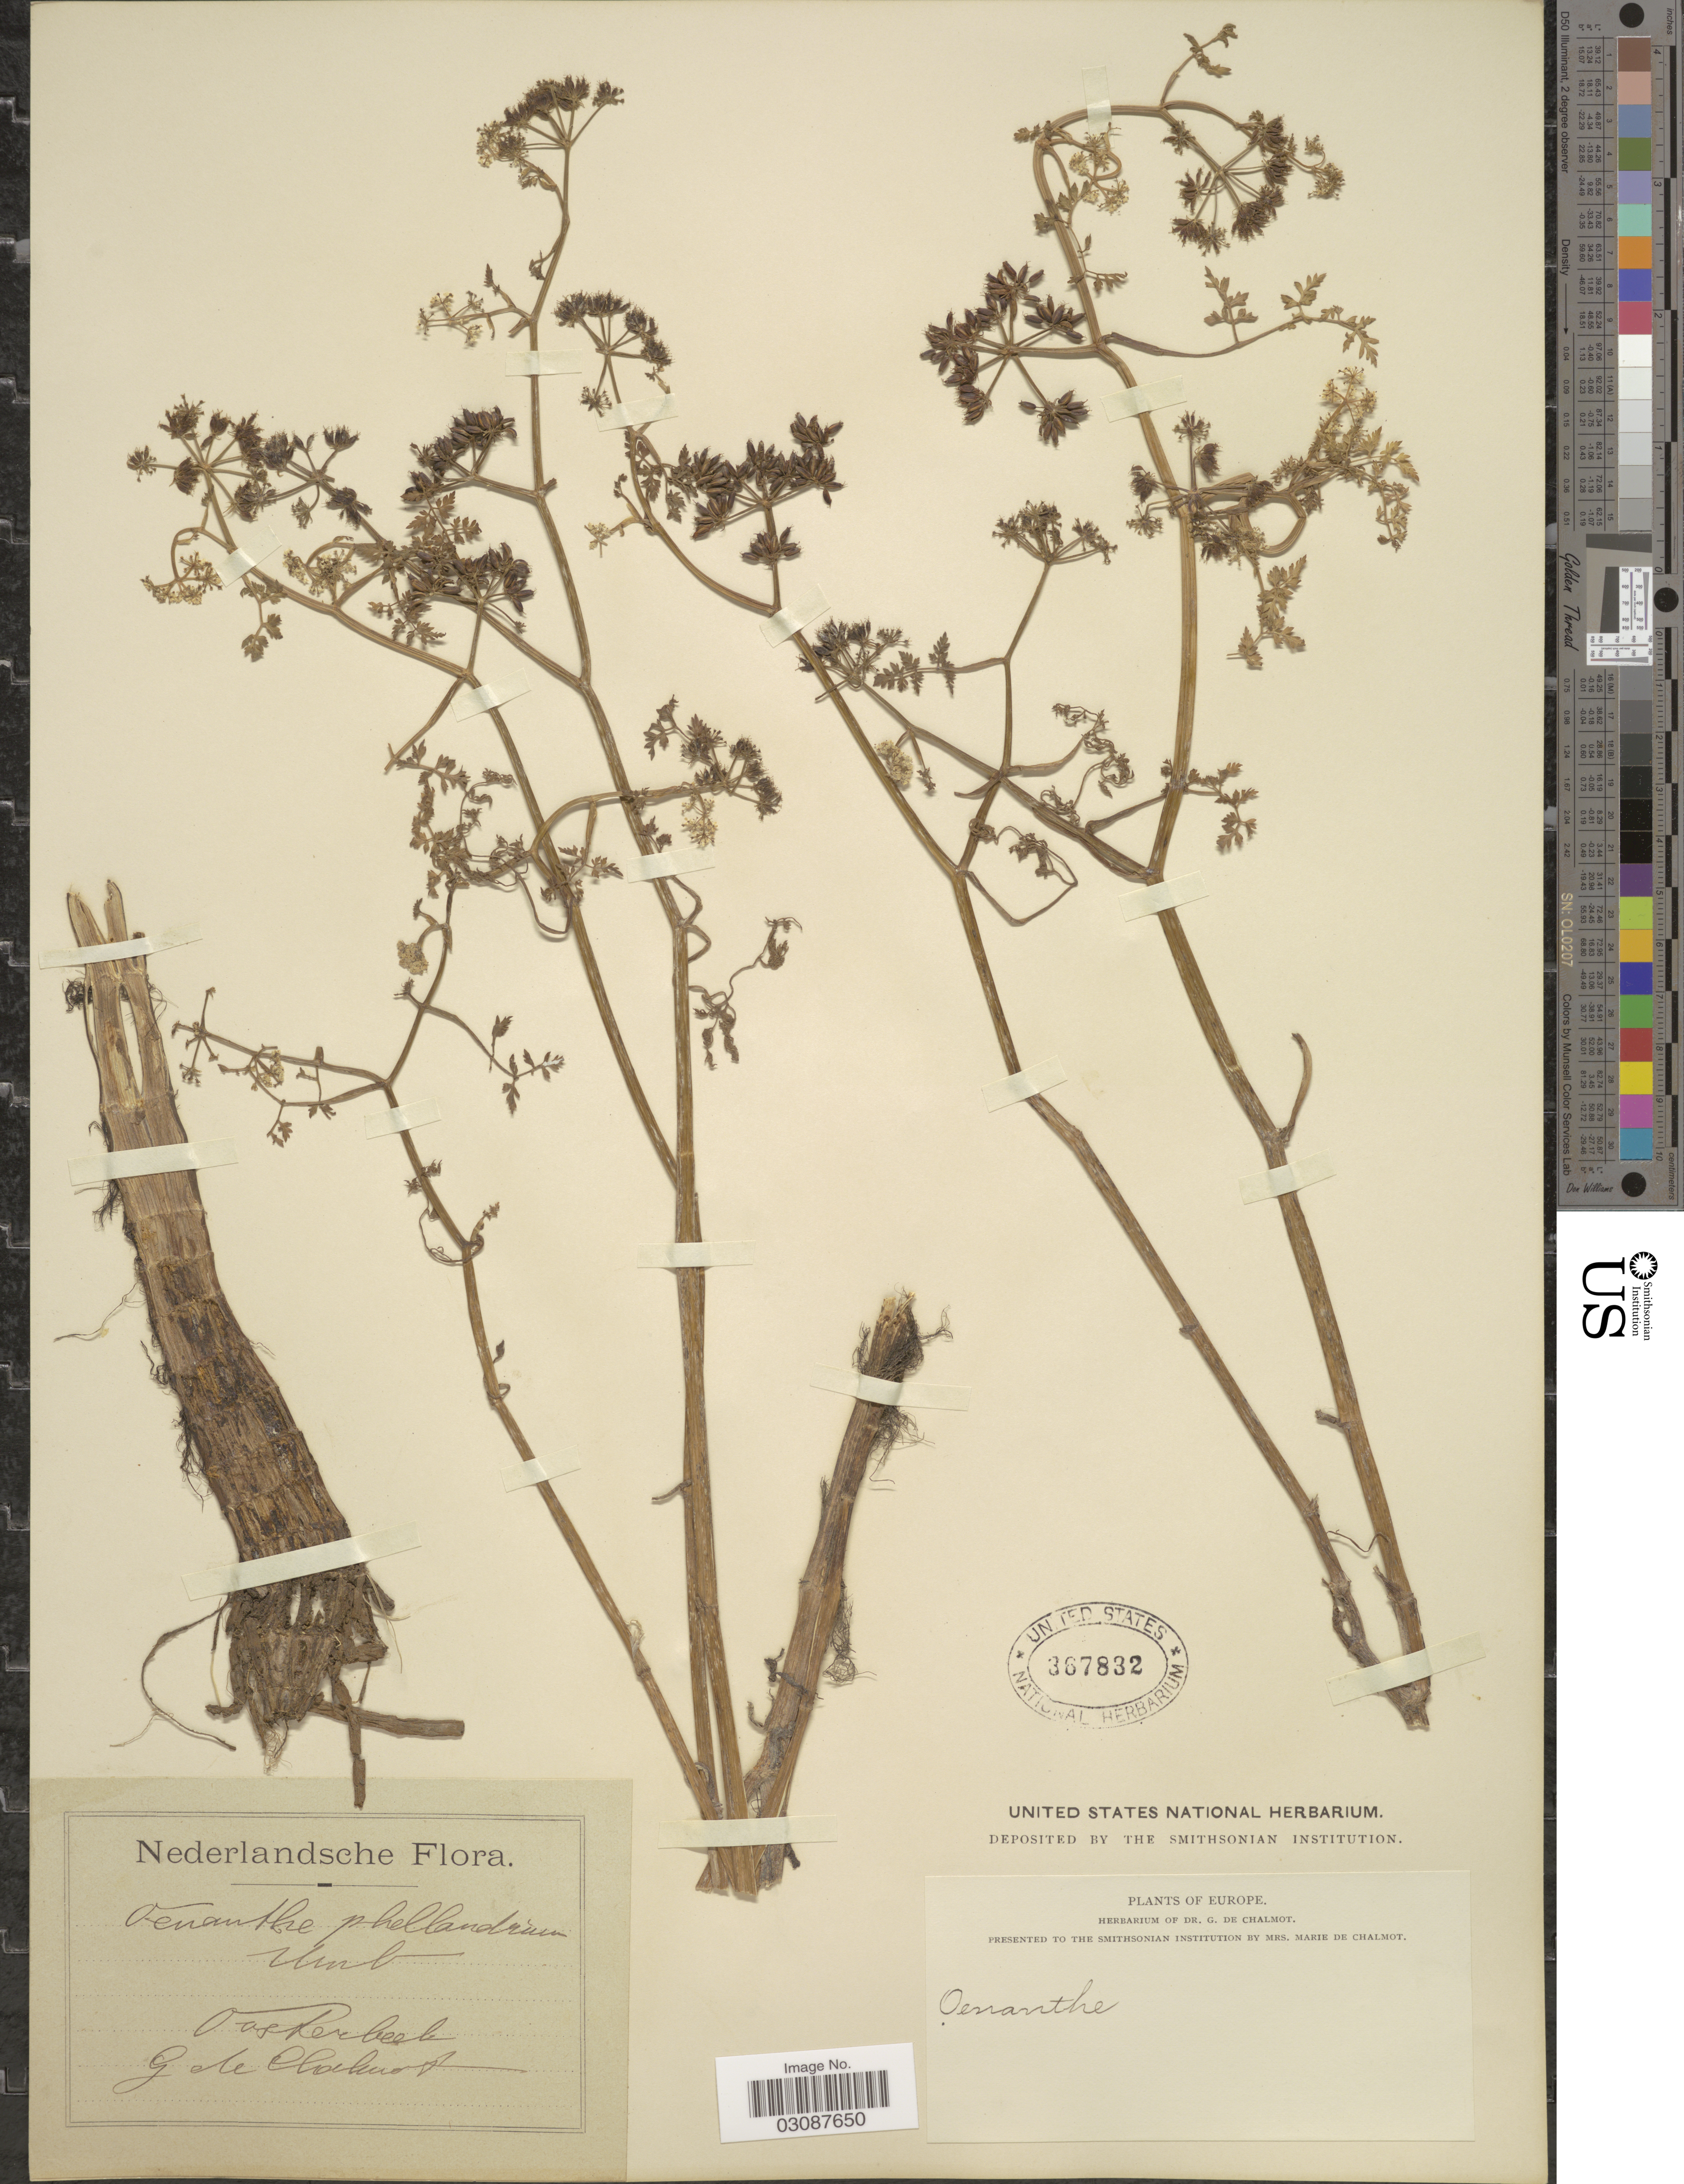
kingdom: Plantae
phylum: Tracheophyta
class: Magnoliopsida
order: Apiales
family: Apiaceae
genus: Oenanthe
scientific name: Oenanthe phellandrim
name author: Lam.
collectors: G. de Chalmot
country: Netherlands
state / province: Gelderland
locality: Oosterbeek.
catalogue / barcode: US 367832